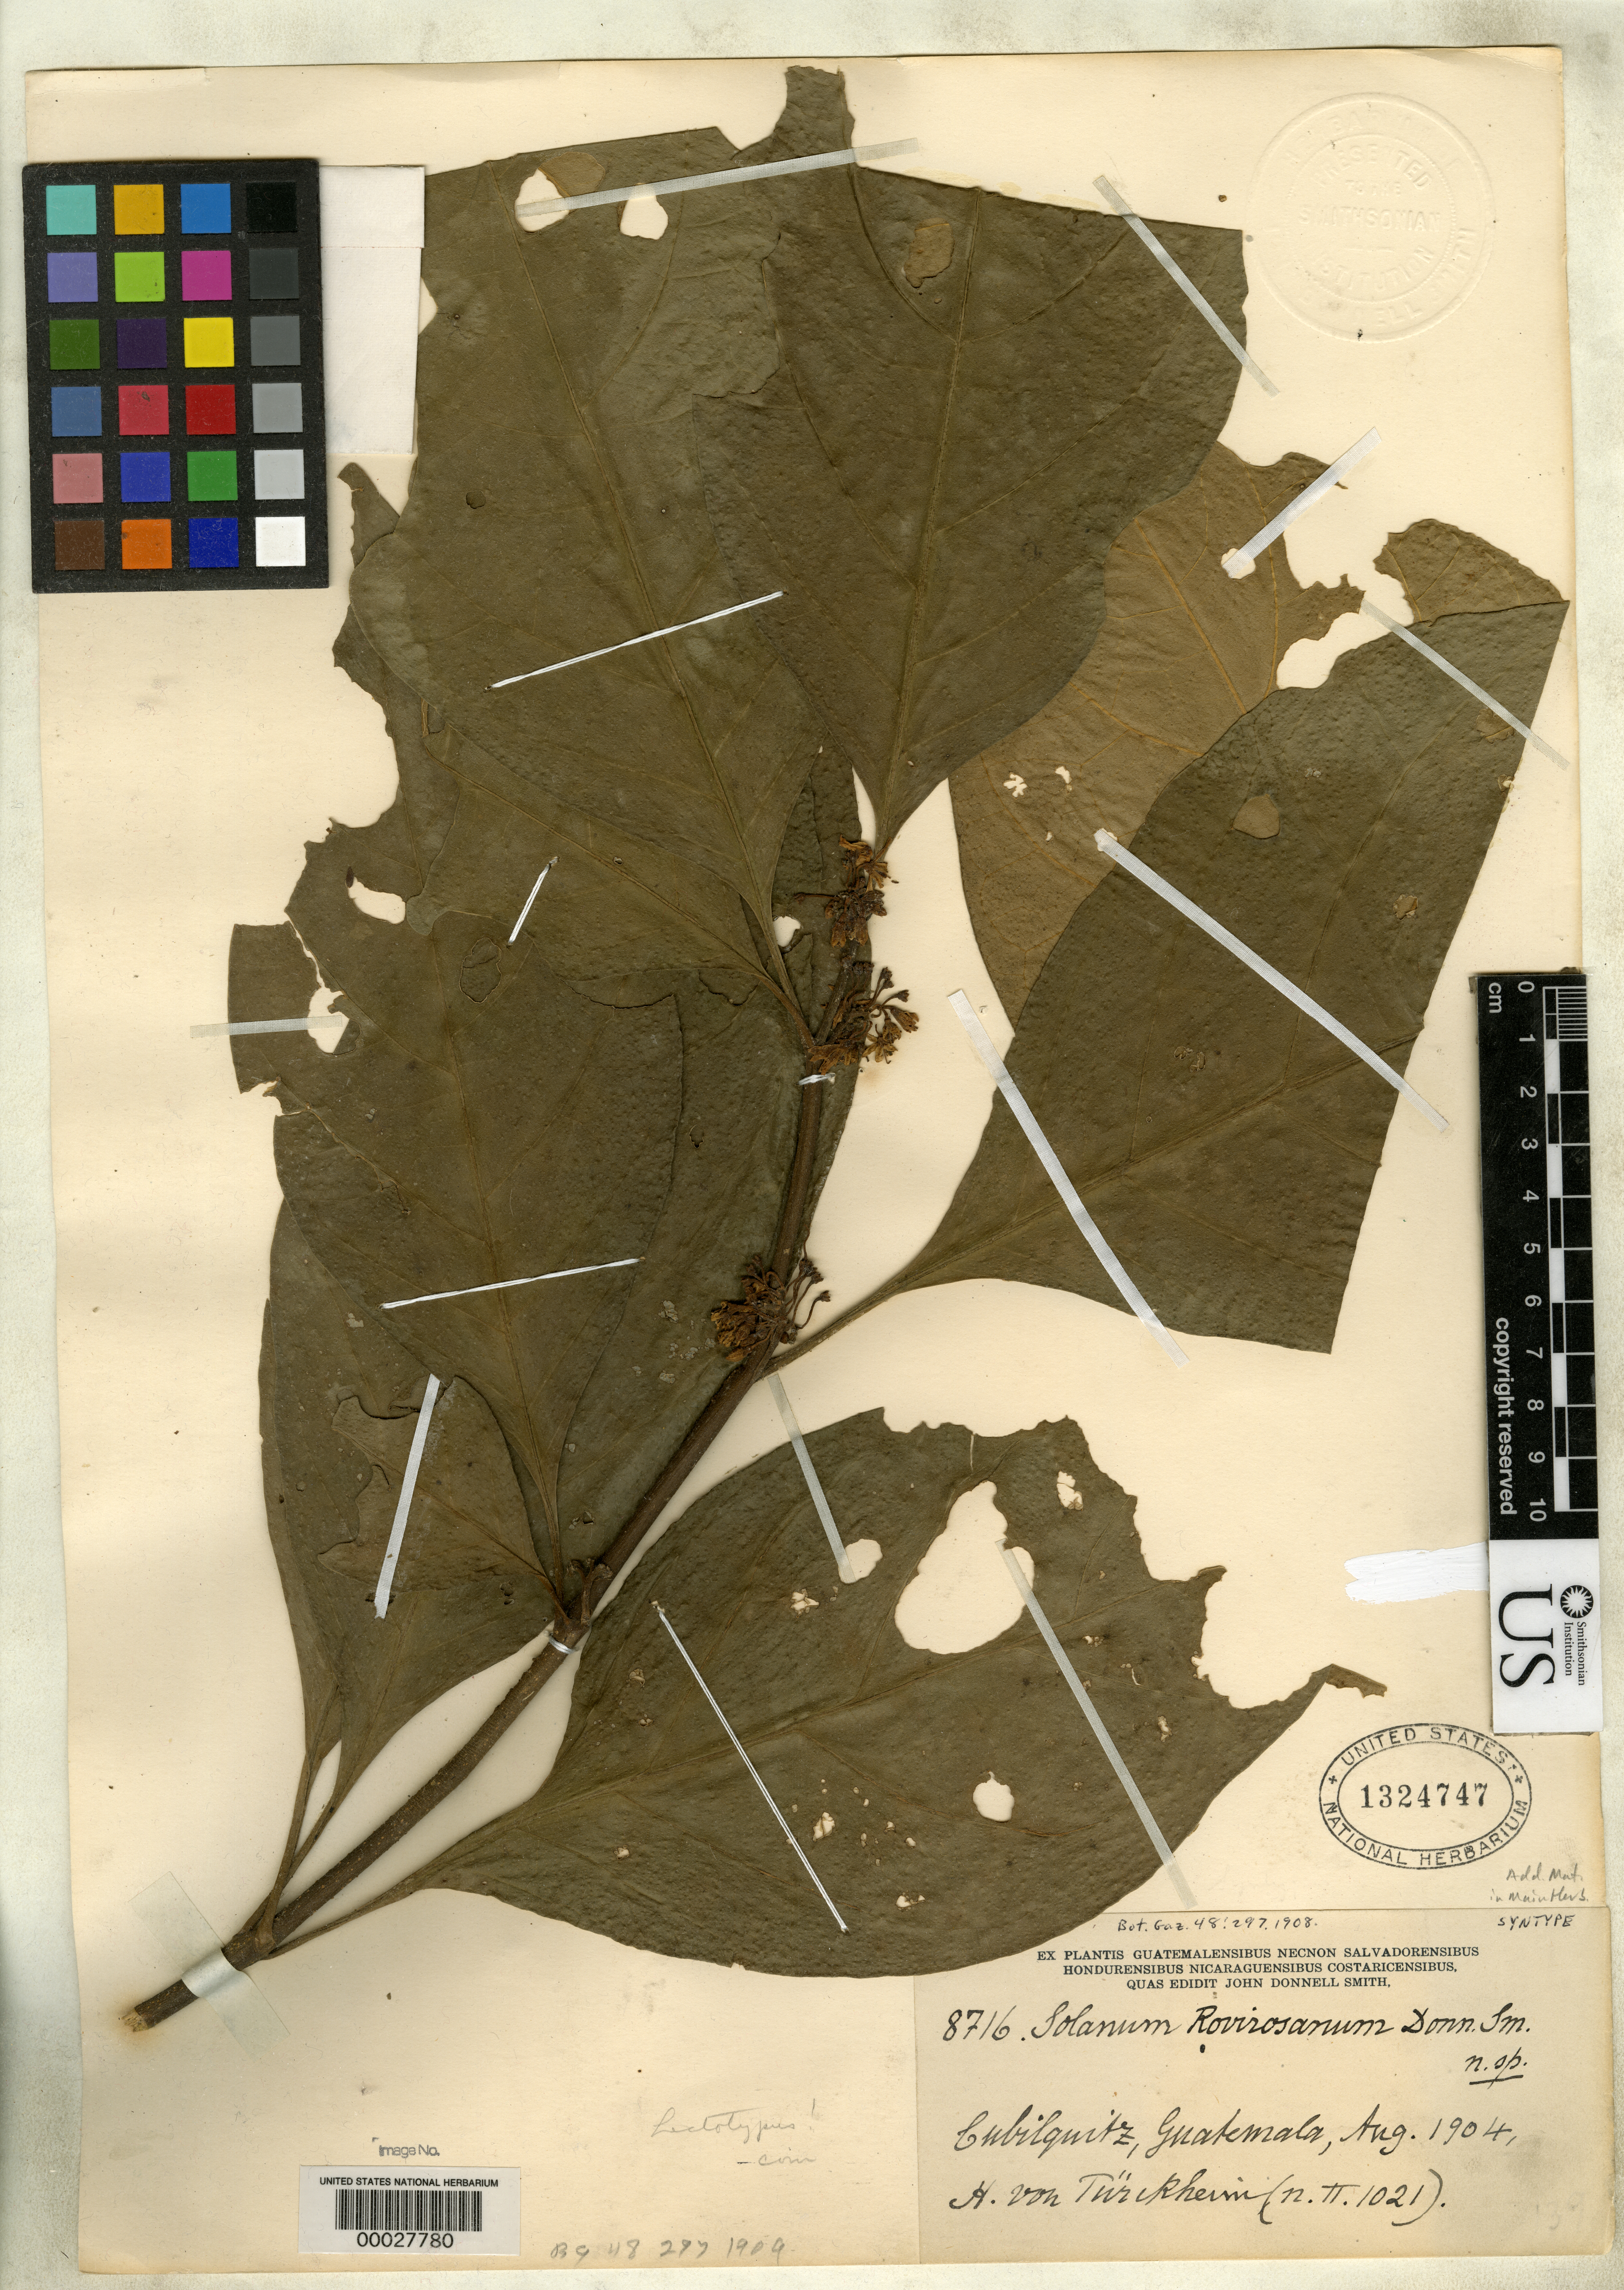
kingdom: Plantae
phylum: Tracheophyta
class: Magnoliopsida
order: Solanales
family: Solanaceae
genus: Solanum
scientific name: Solanum rovirosanum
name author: Donn. Sm.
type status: Isolectotype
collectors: H. von Türckheim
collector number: II 1021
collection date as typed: Aug 1904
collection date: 1904-08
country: Guatemala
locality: Cubilquitz.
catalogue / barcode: US 1324747